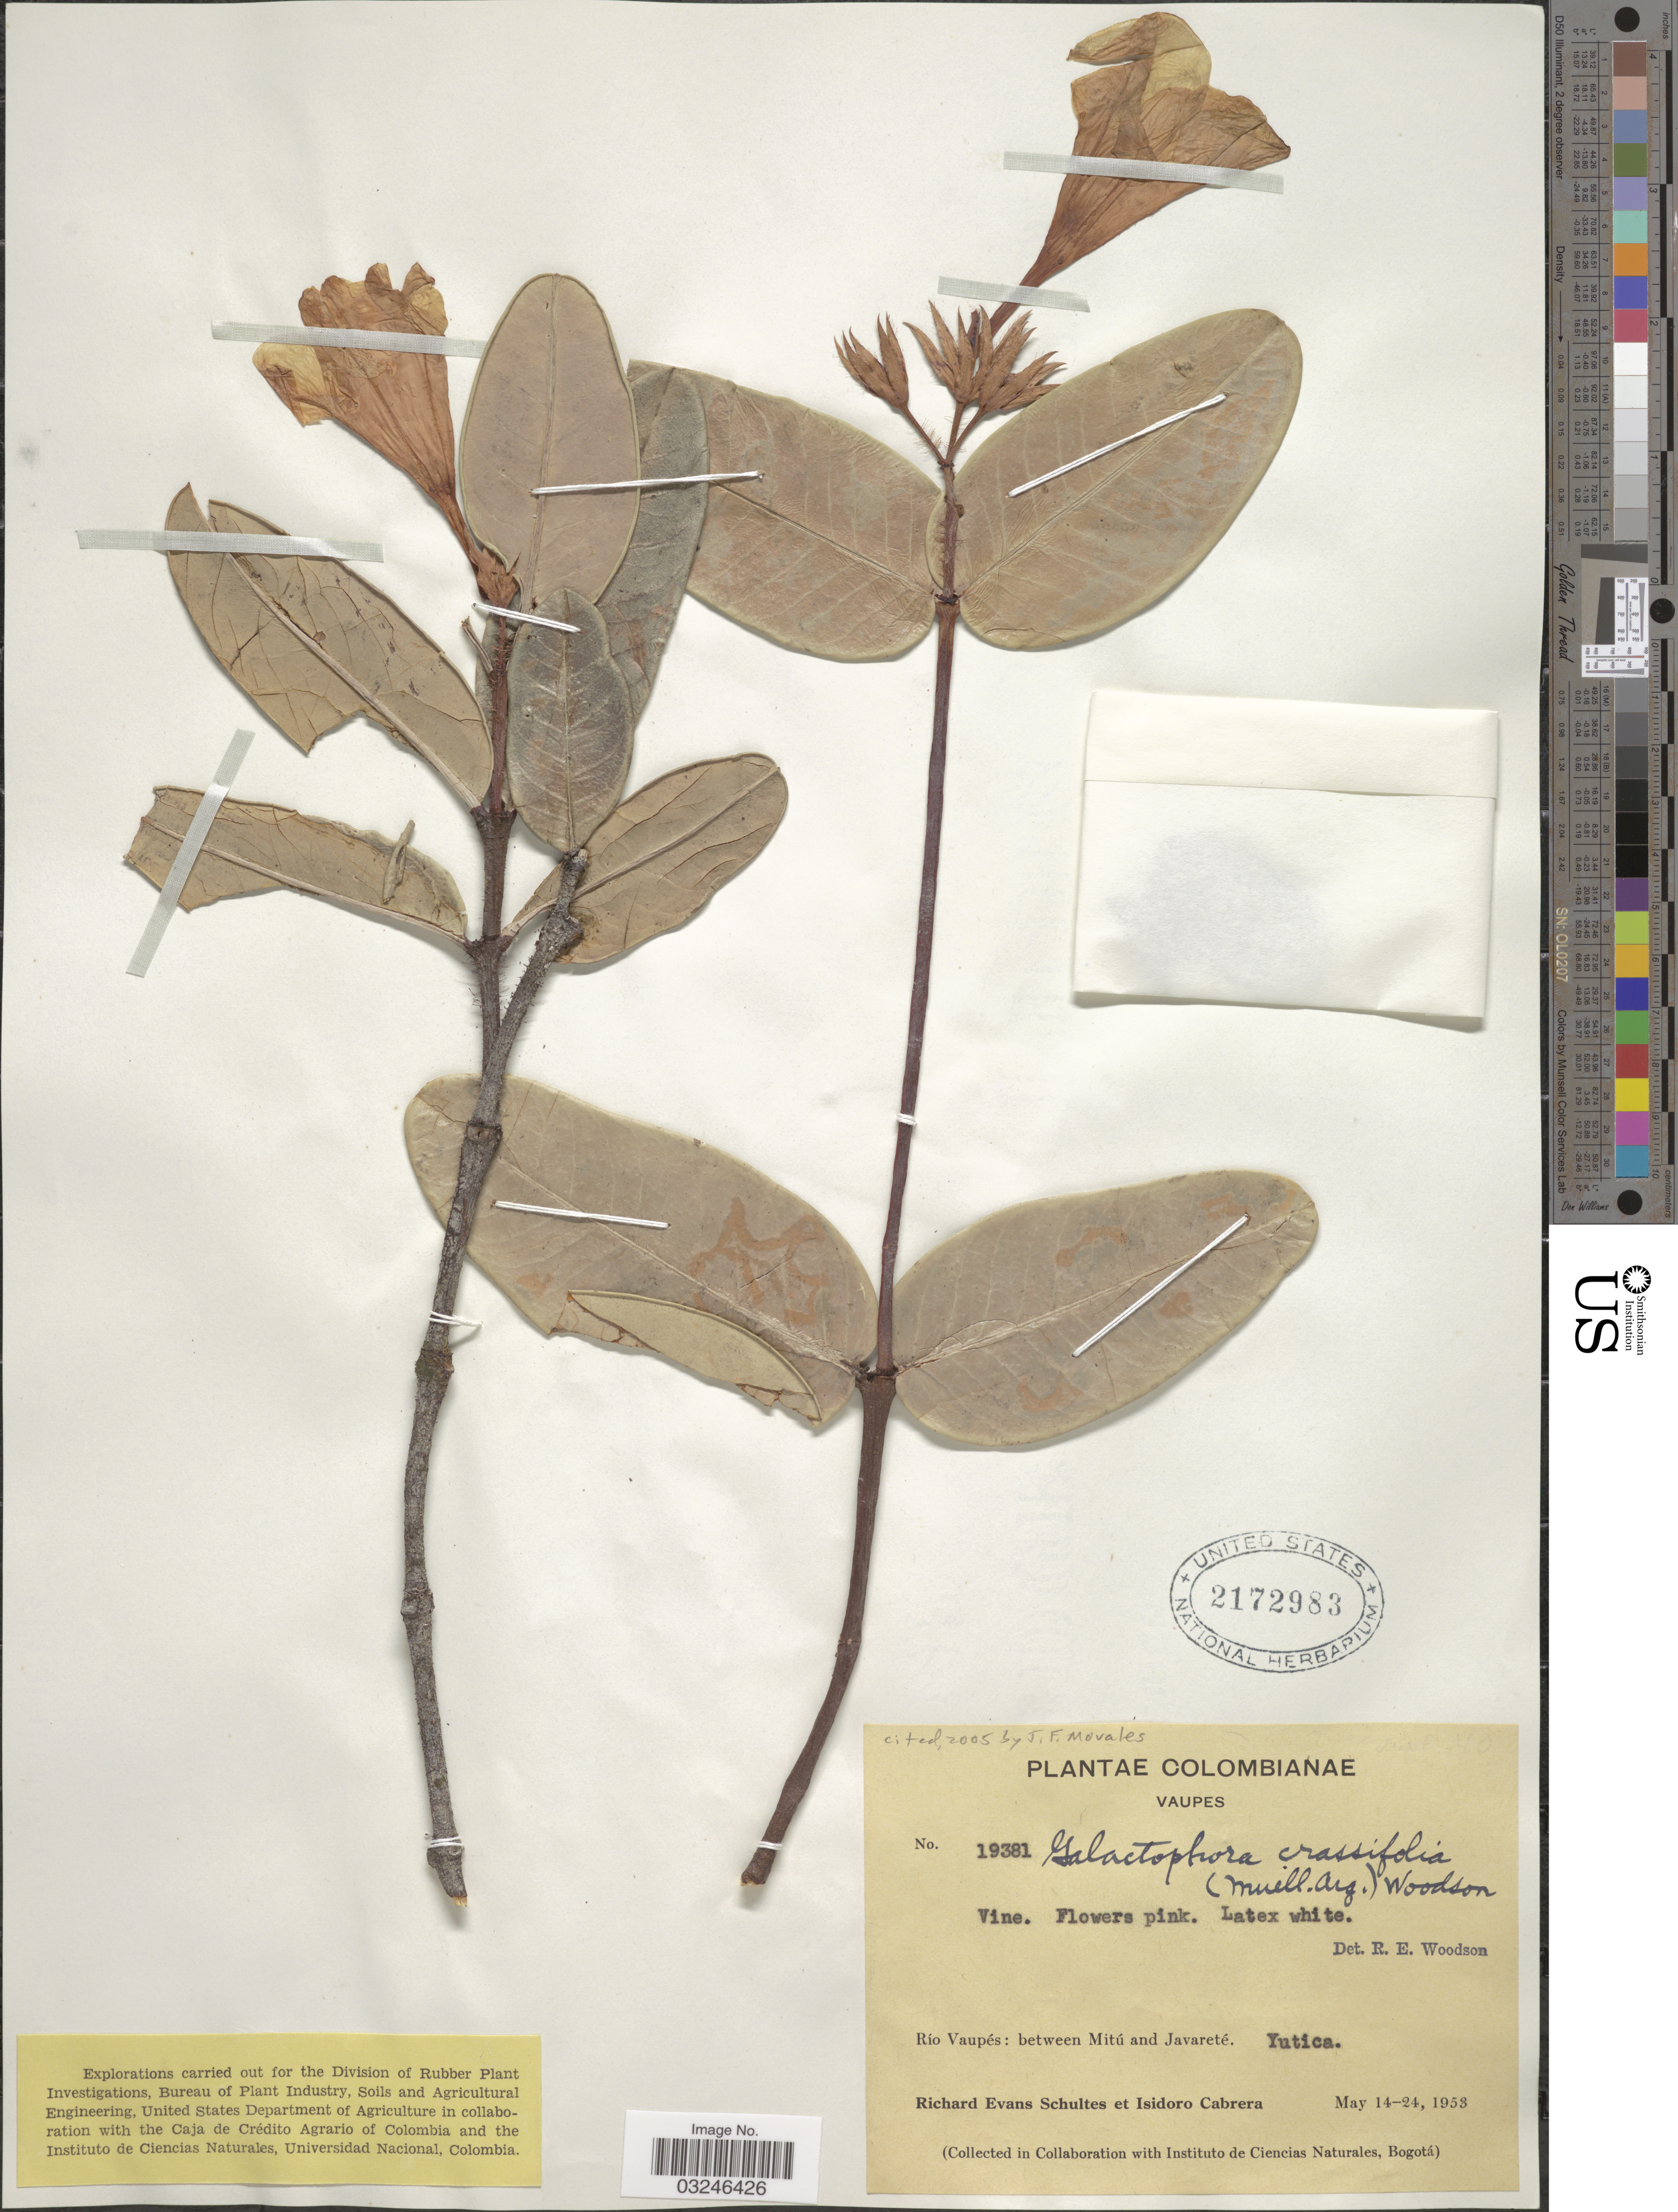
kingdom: Plantae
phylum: Tracheophyta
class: Magnoliopsida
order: Gentianales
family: Apocynaceae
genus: Galactophora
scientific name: Galactophora crassifolia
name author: (Müll. Arg.) Woodson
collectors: R. E. Schultes & I. Cabrera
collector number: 19381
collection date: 1953-05-14/1953-05-24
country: Colombia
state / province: Vaupés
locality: Vaupes. Río Vaupés: between Mitú and Javareté. Yutica.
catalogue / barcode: US 2172983